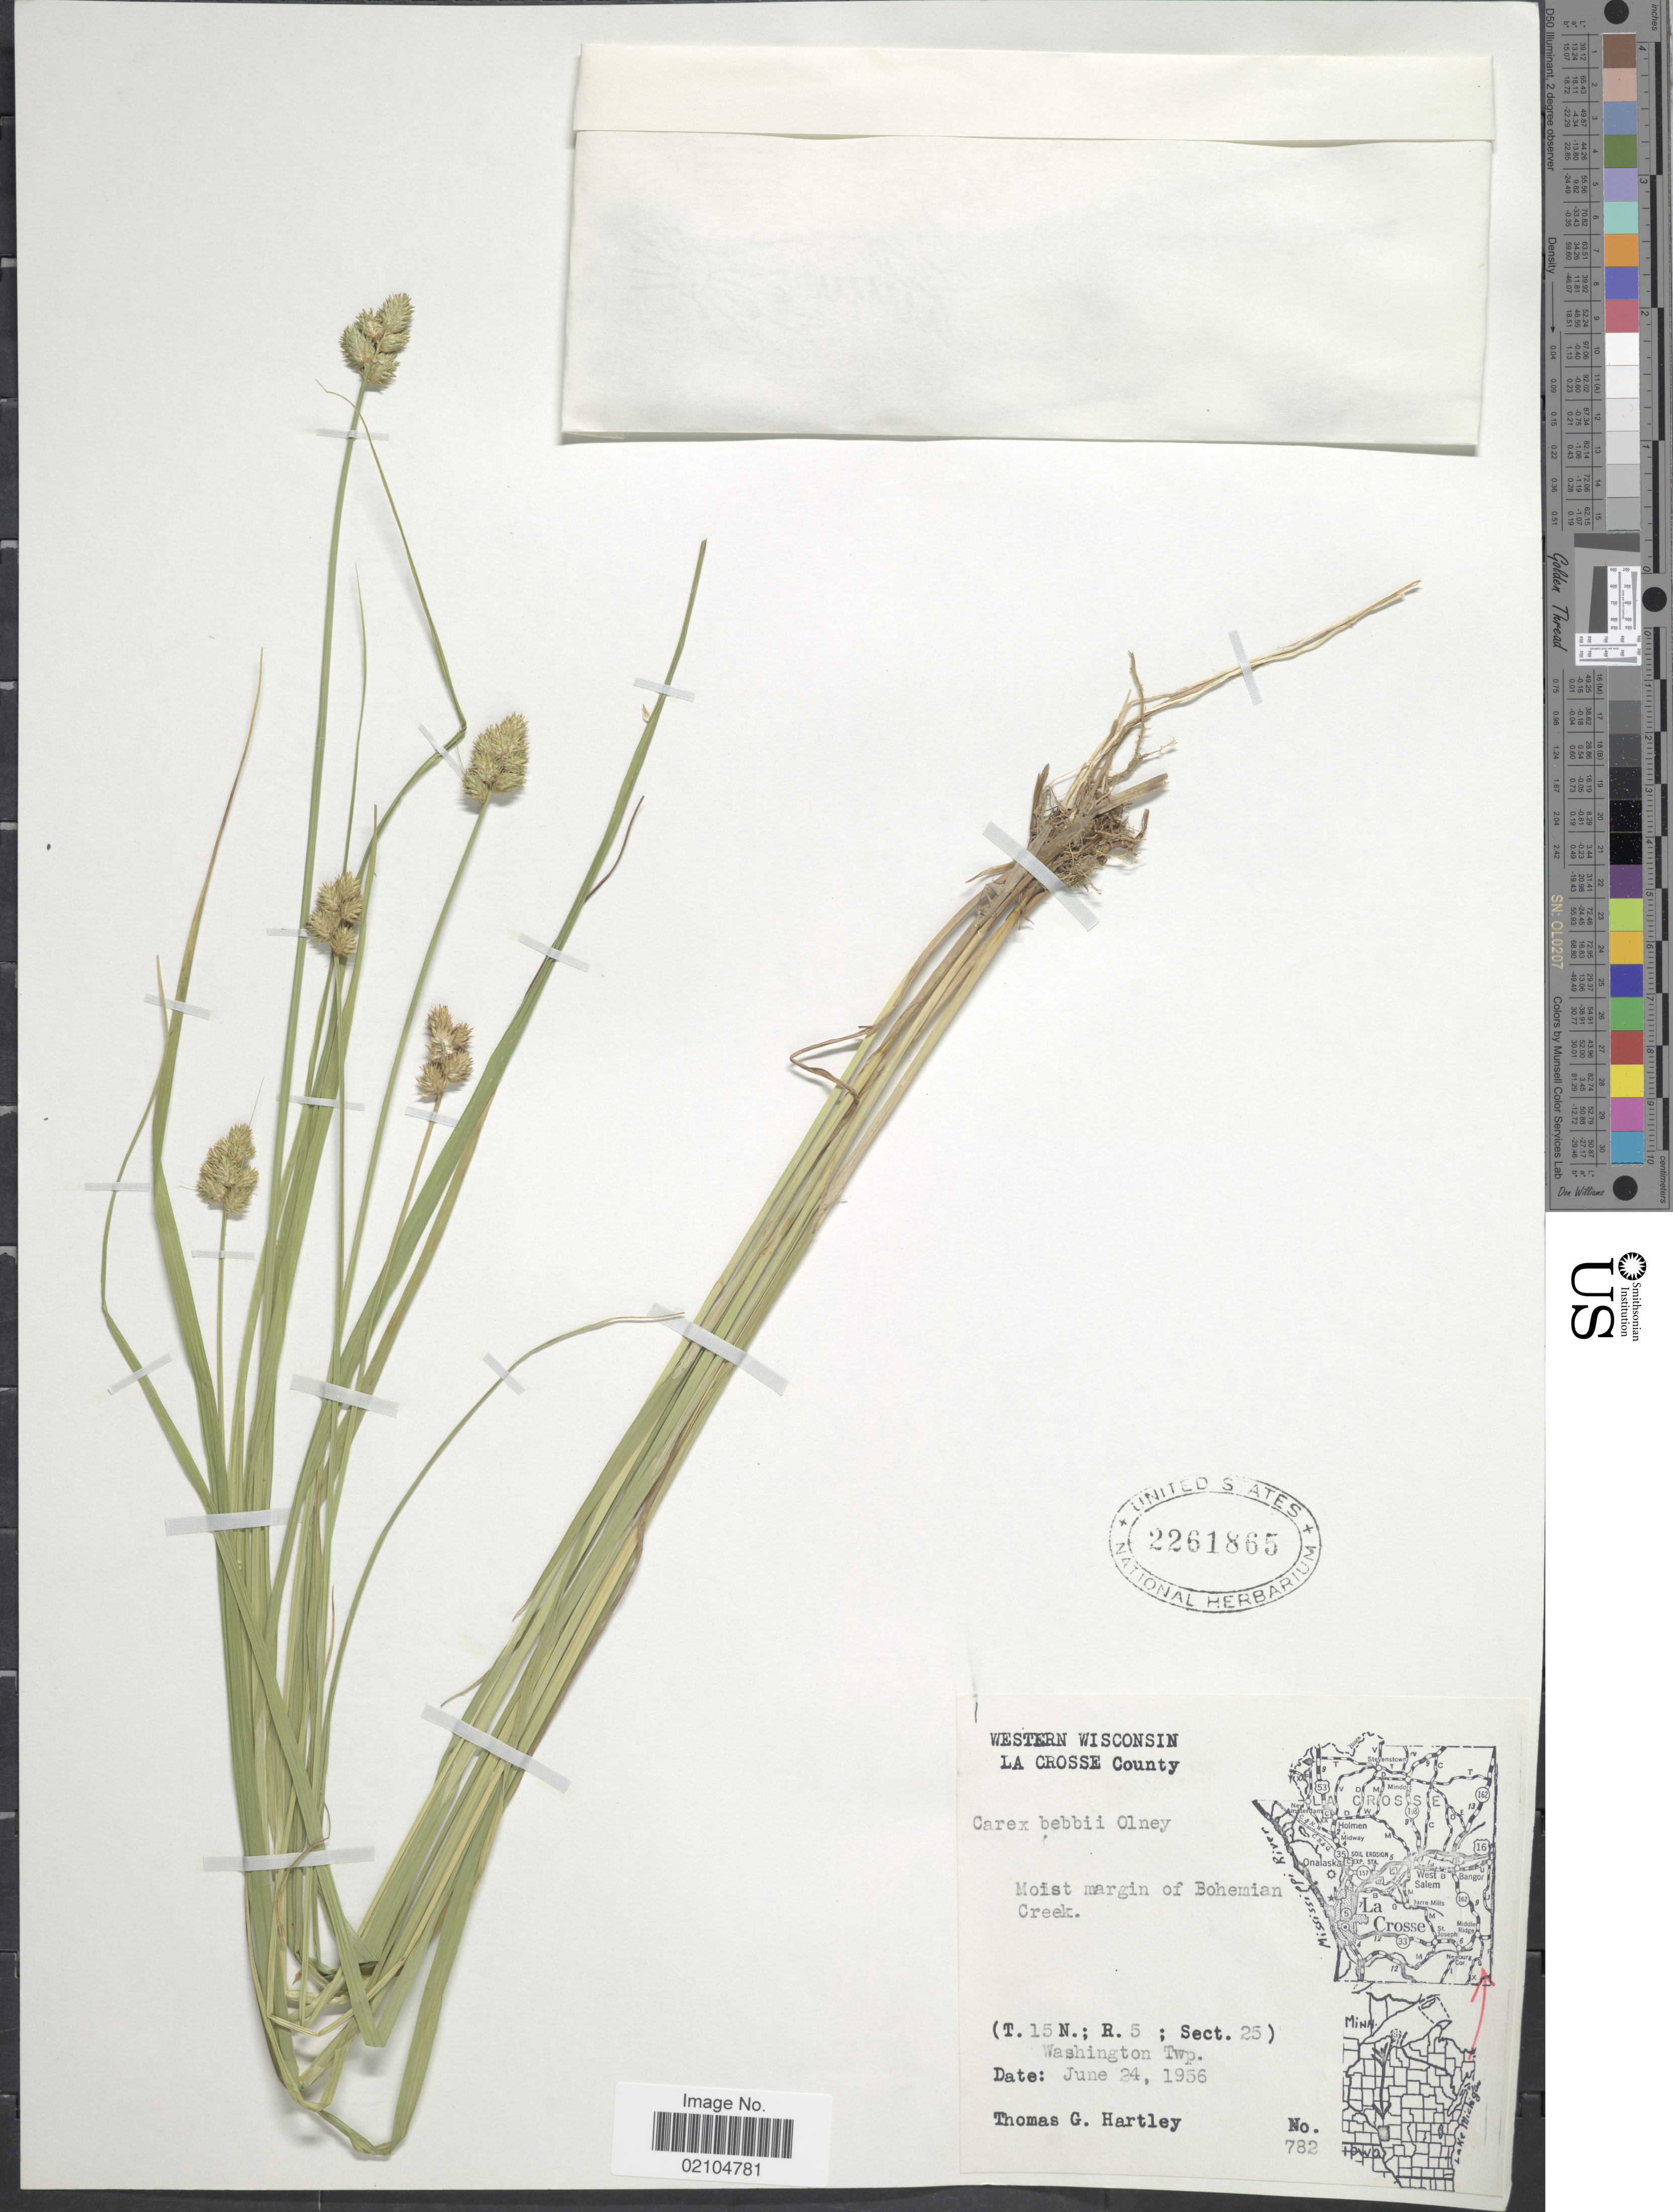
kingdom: Plantae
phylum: Tracheophyta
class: Liliopsida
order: Poales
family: Cyperaceae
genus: Carex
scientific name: Carex bebbii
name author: (L.H. Bailey) Olney ex Fernald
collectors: T. G. Hartley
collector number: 782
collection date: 1956-06-24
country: United States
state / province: Wisconsin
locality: Western Wisconsin, La Crosse County, moist margin of Bohemian Creek, (T. 15 N.; R.5 ; Sec. 25), Washington Twp.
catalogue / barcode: US 2261865